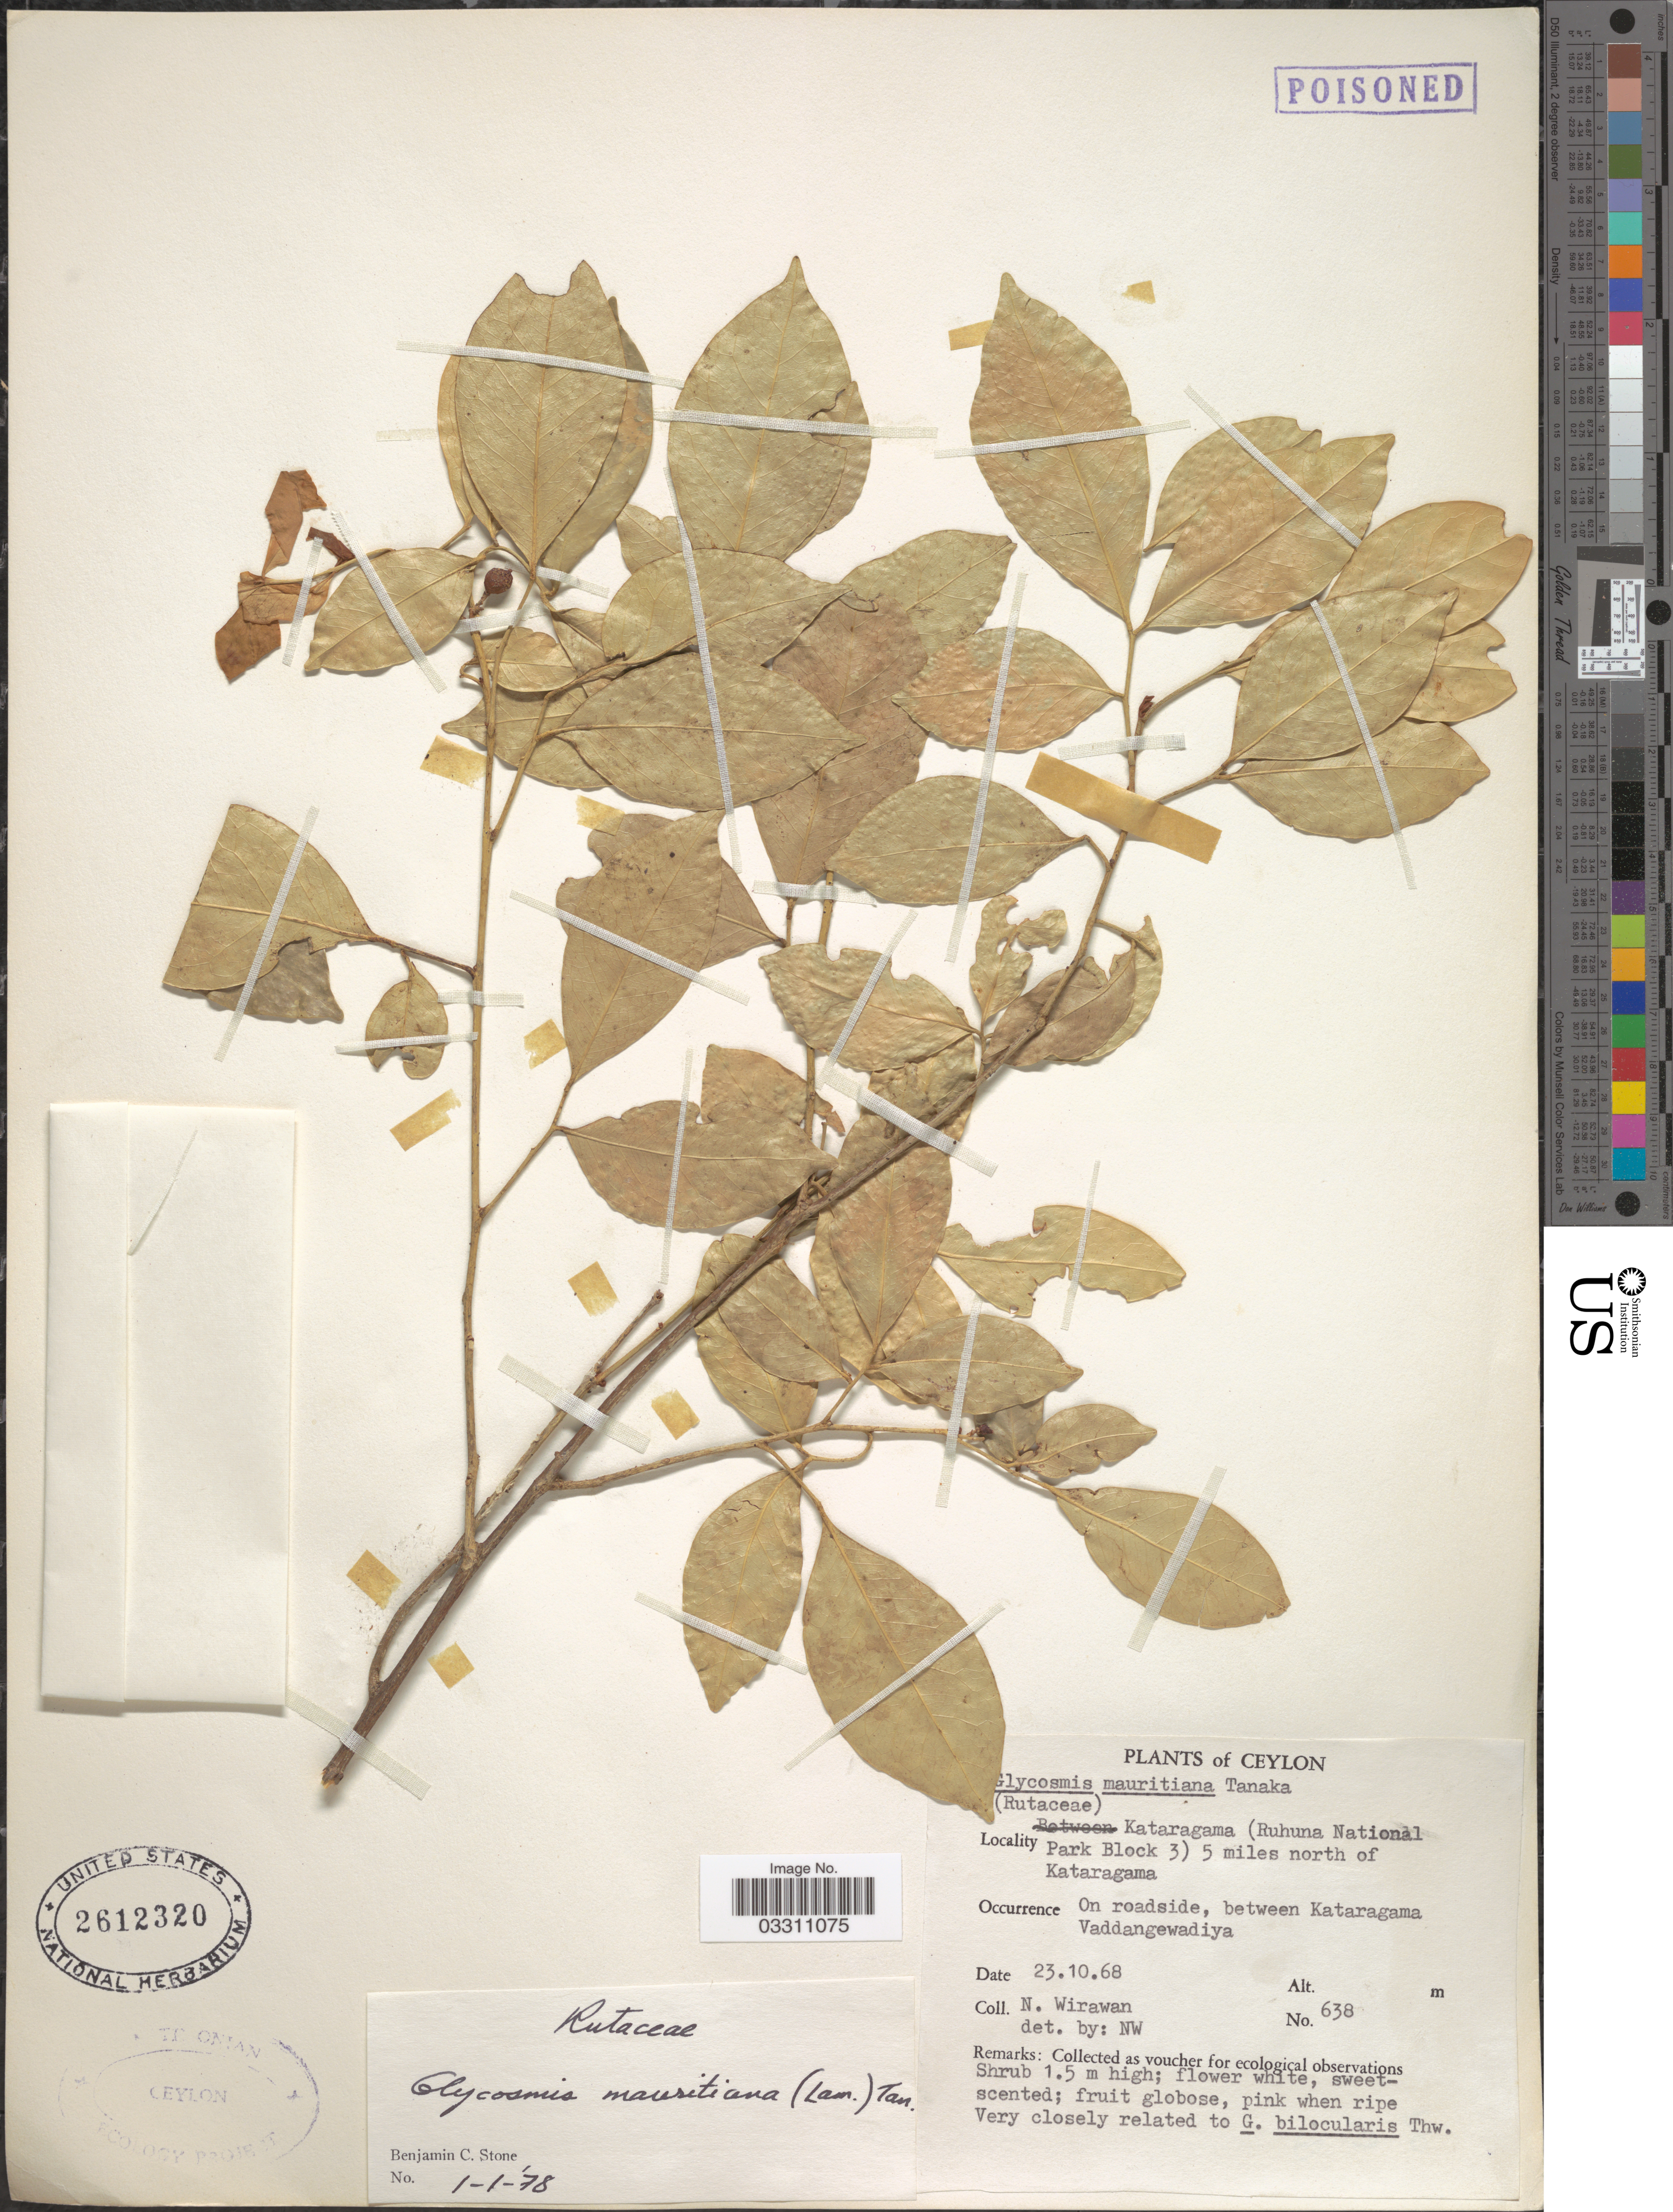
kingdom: Plantae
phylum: Tracheophyta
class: Magnoliopsida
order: Sapindales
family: Rutaceae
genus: Glycosmis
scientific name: Glycosmis mauritiana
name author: (Lamkey) Tanaka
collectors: N. Wirawan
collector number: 638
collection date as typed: Transcribed d/m/y: 23/10/68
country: Sri Lanka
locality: Ceylon, Kataragama (Ruhuna National Park Block 3) 5 miles north of Kataragama, On roadside, between Kataragama Vaddangewadiya.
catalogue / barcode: US 2612320